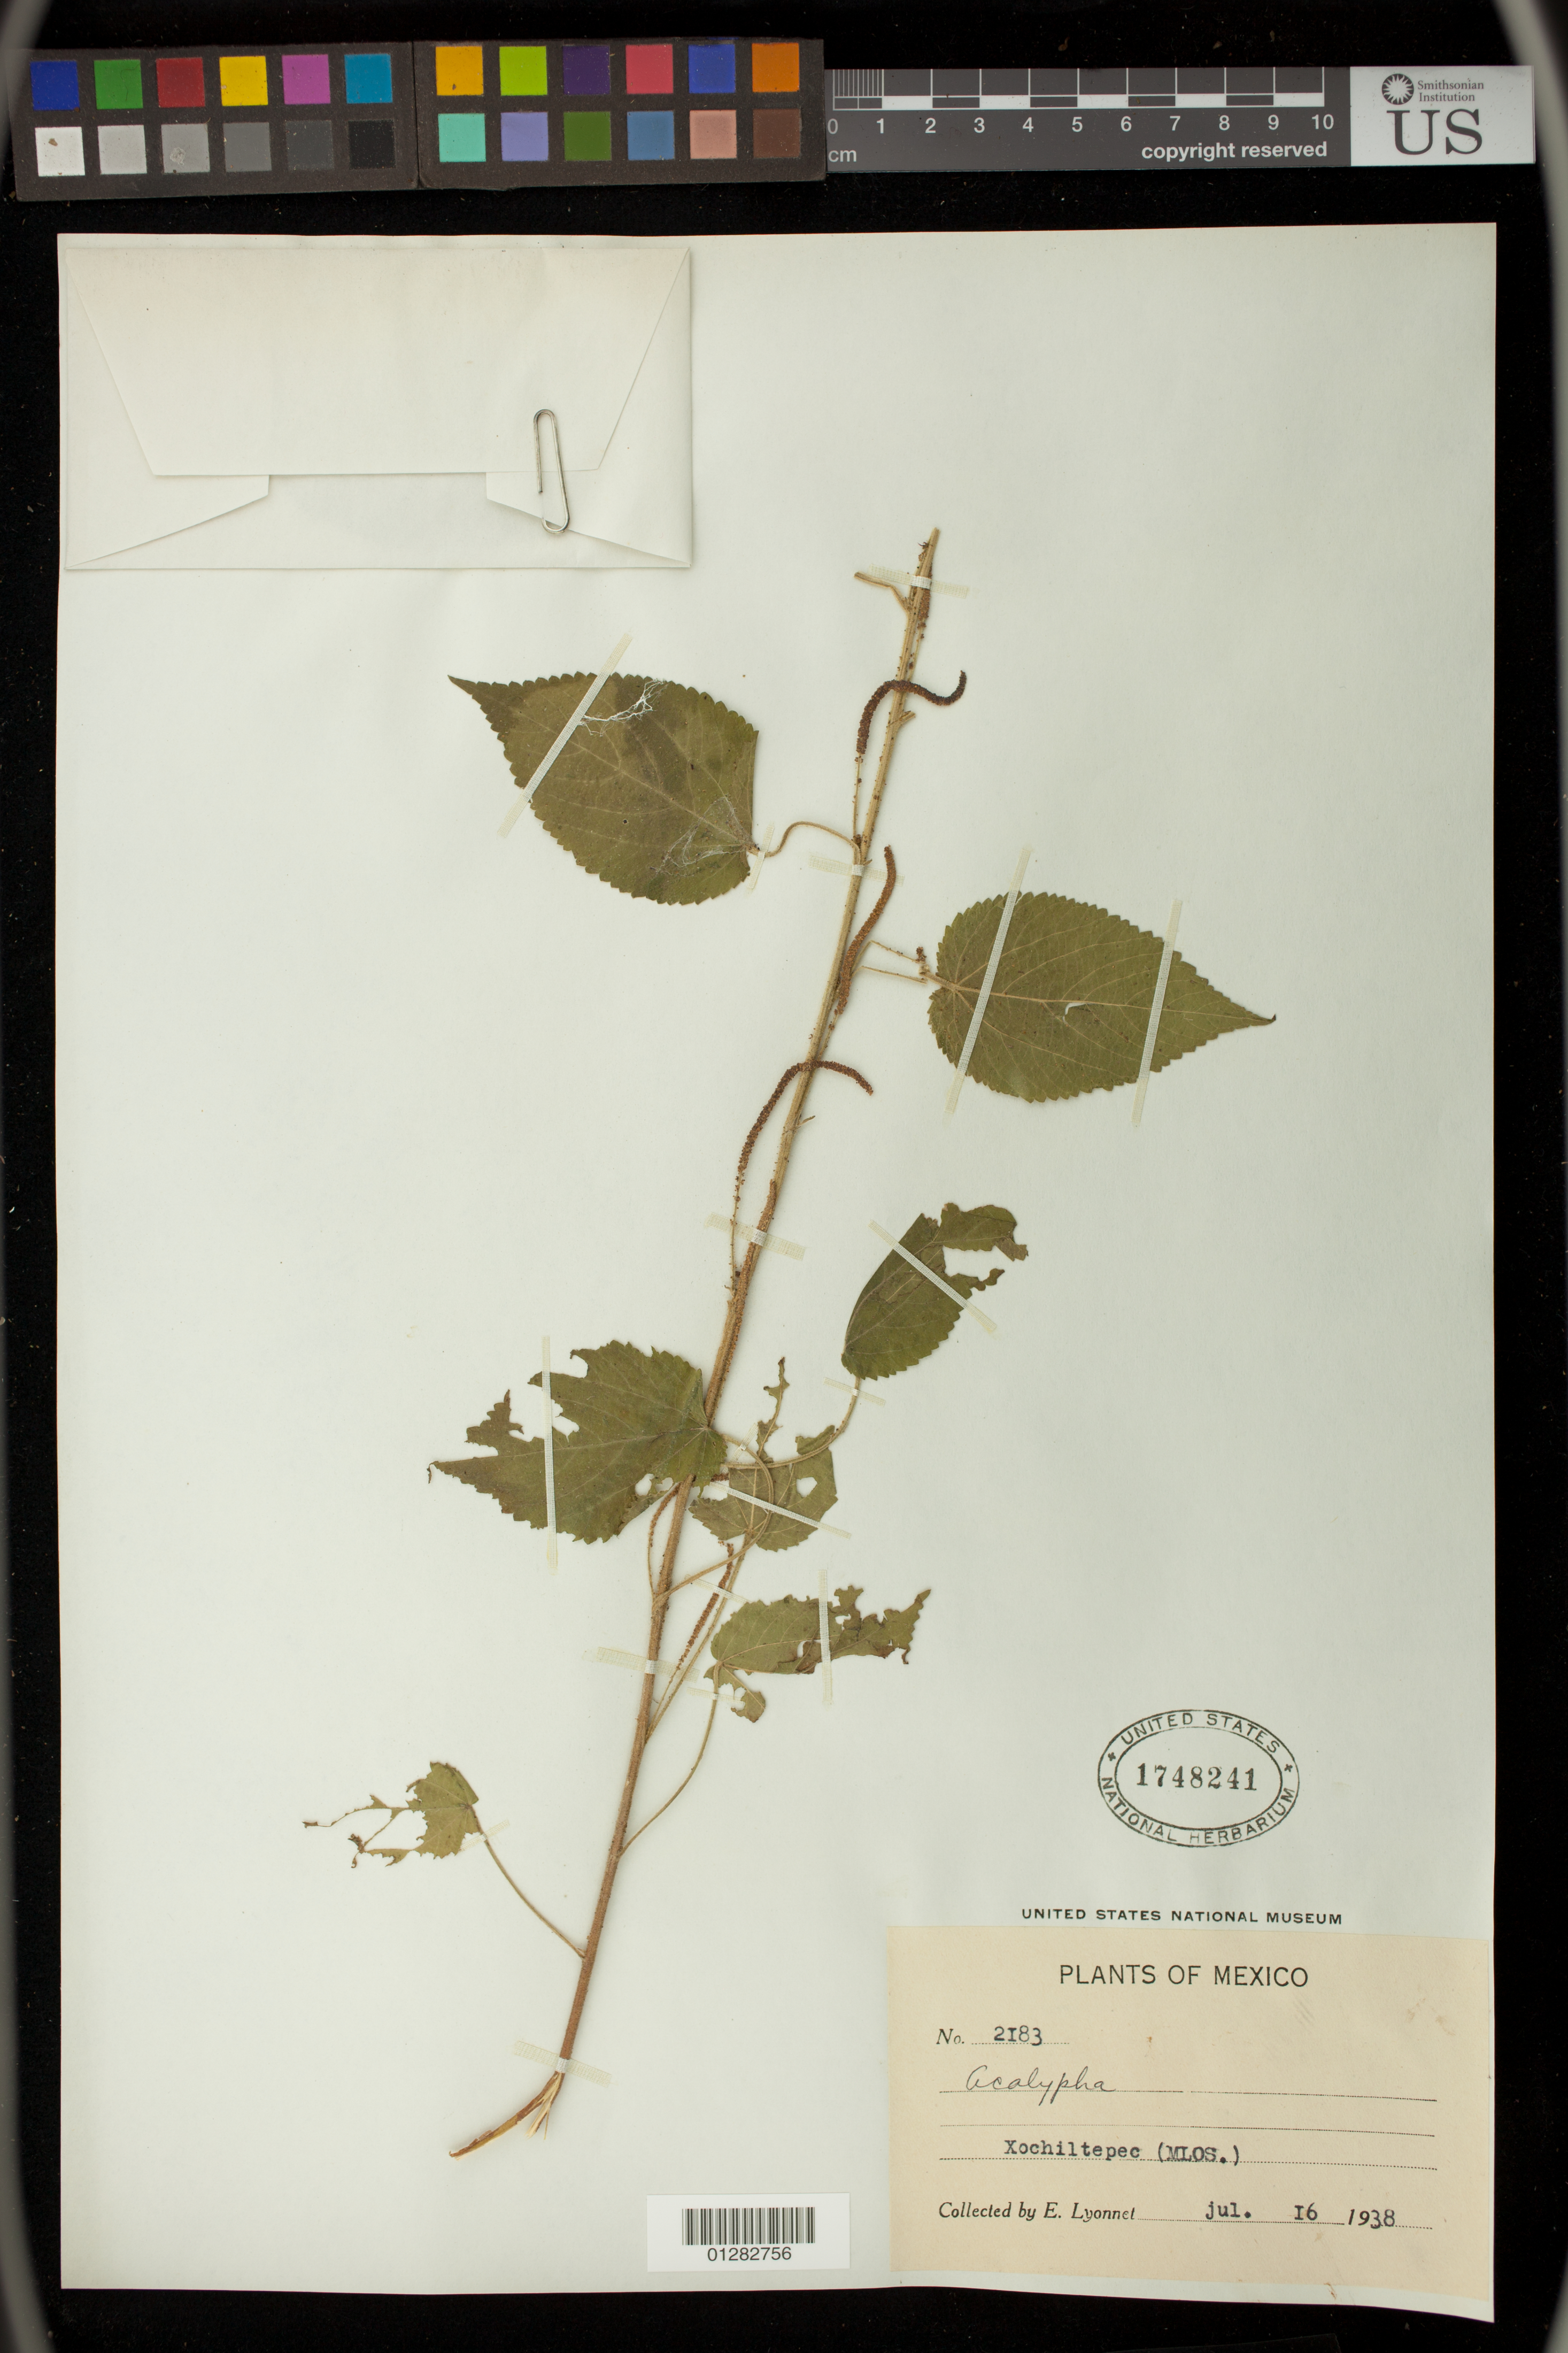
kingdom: Plantae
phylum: Tracheophyta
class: Magnoliopsida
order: Malpighiales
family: Euphorbiaceae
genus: Acalypha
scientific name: Acalypha sp.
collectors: E. Lyonnet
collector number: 2183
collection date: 1938-07-16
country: Mexico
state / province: Puebla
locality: Xochiltepec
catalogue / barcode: US 1748241